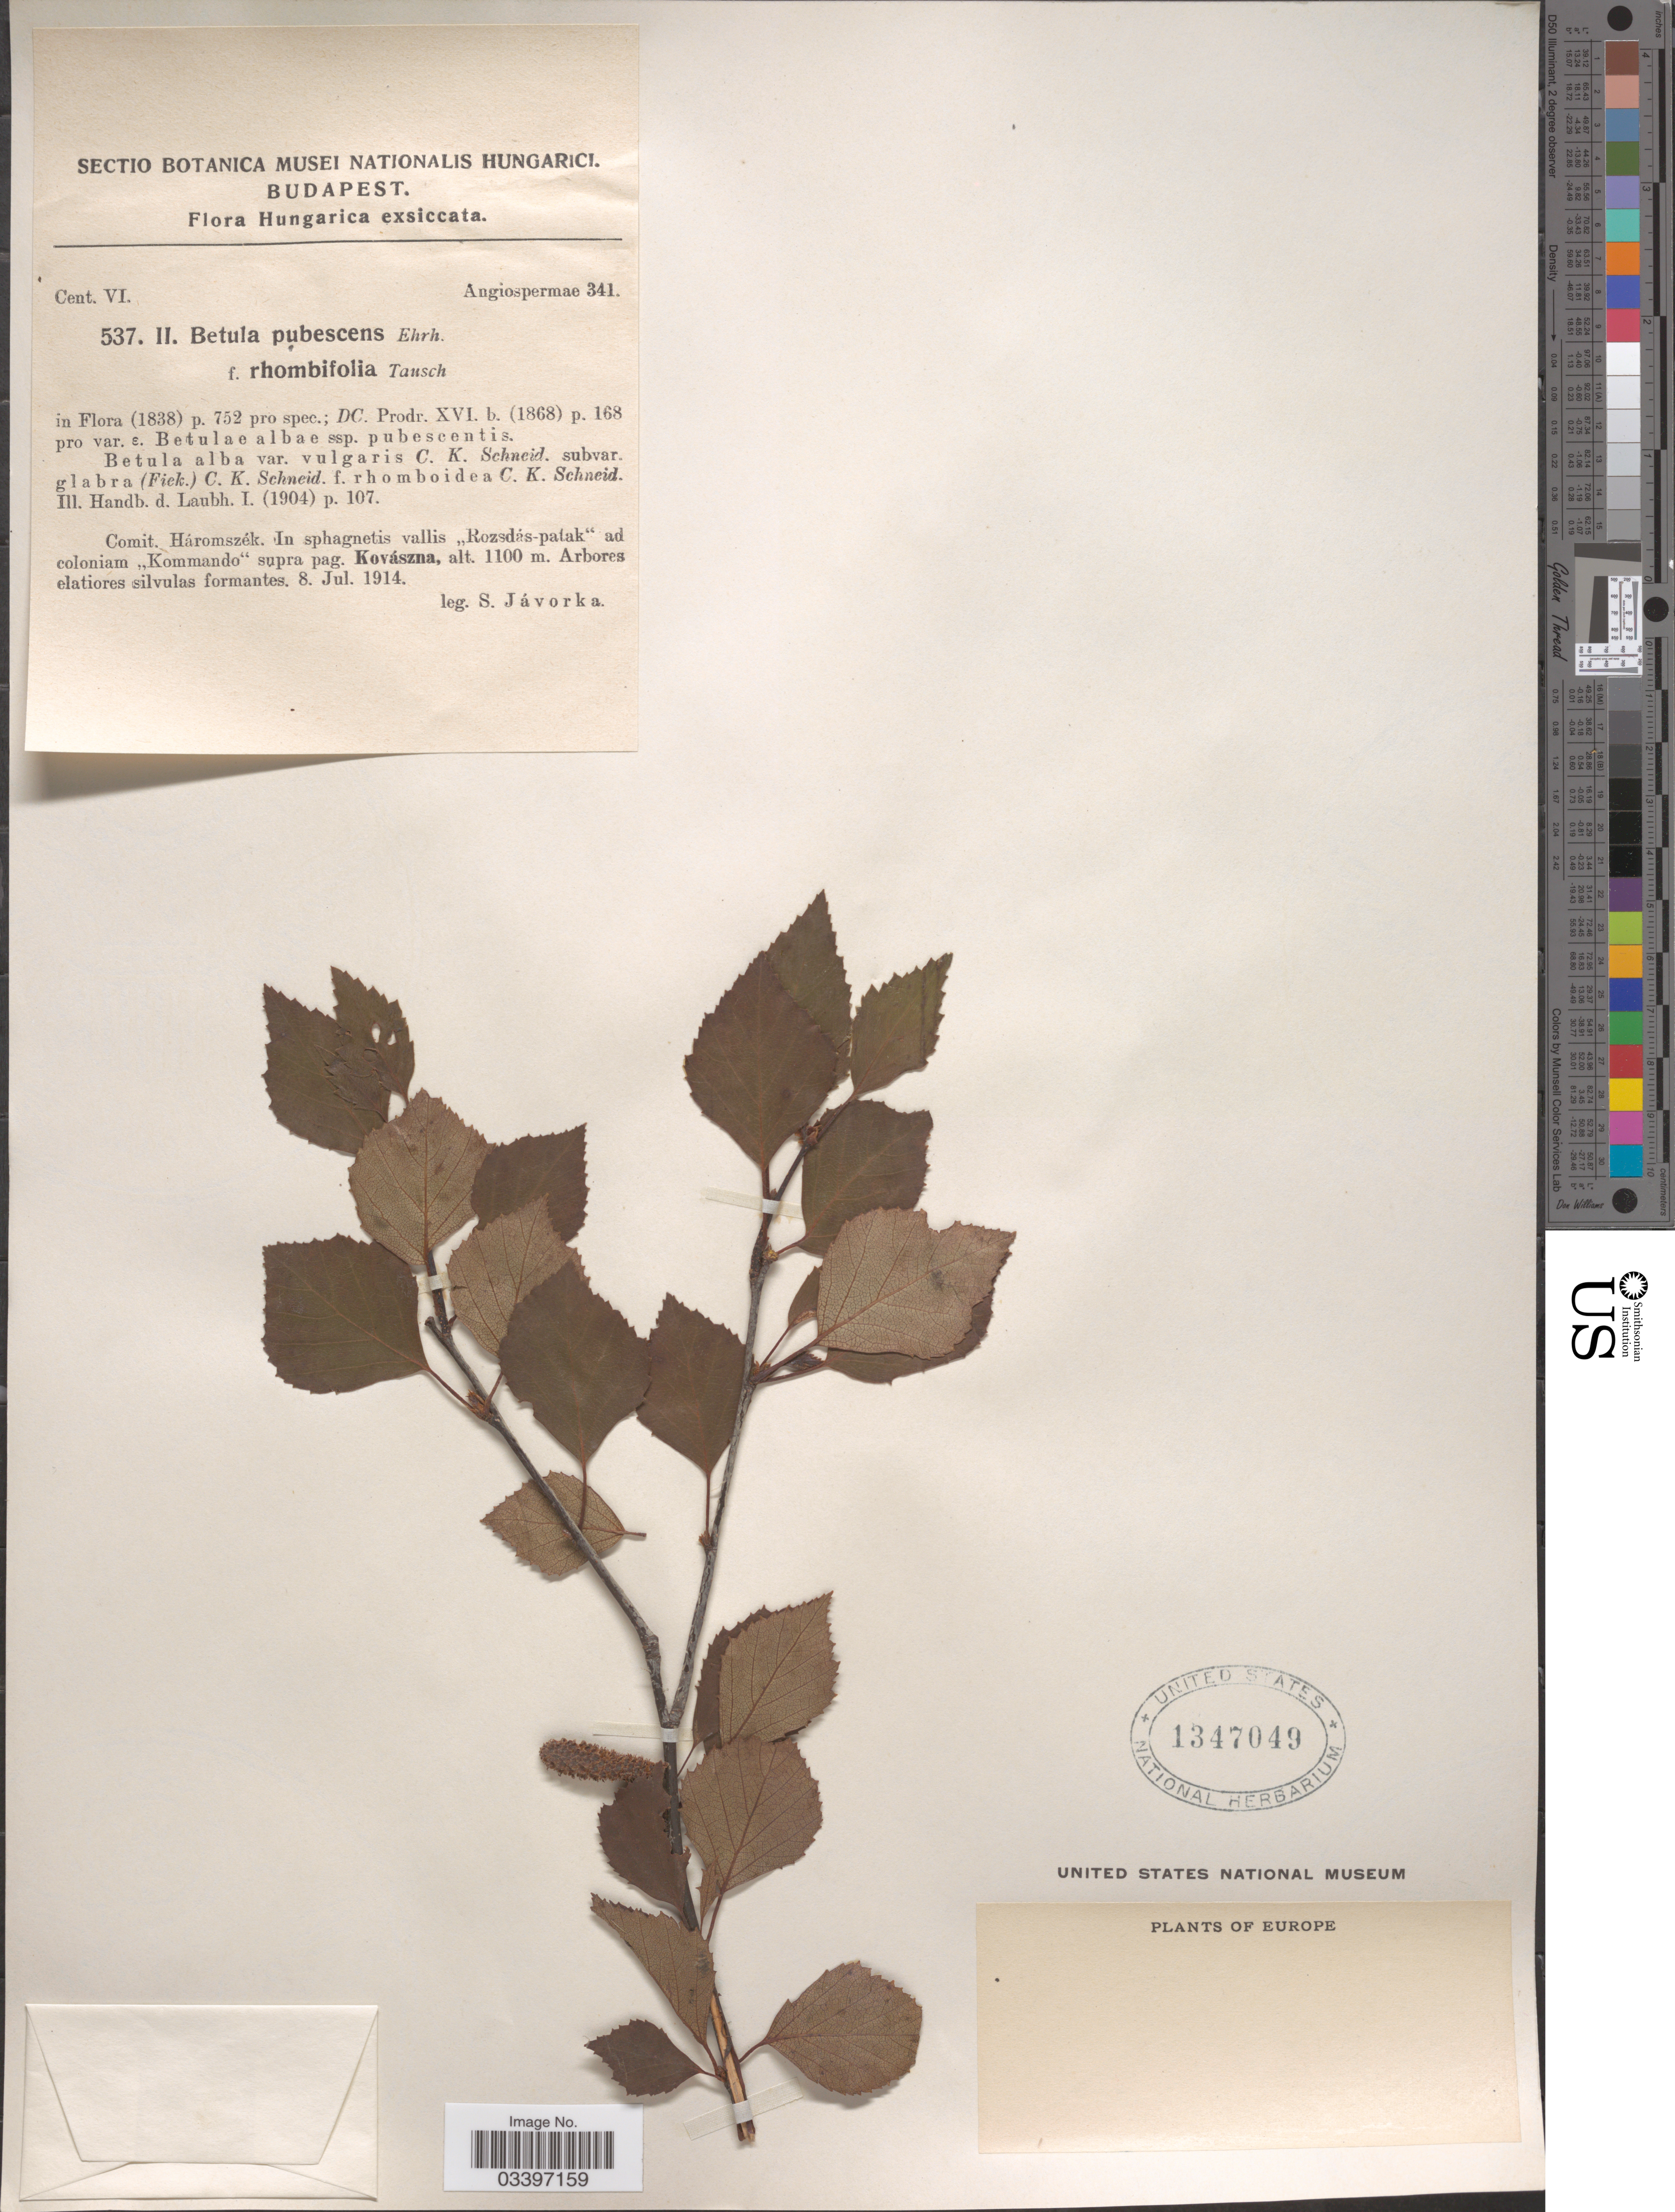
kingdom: Plantae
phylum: Tracheophyta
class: Magnoliopsida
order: Fagales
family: Betulaceae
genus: Betula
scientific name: Betula pubescens var. friesii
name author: (Larsson ex Hartm.) Nyman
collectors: S. Javorka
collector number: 537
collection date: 1914-07-08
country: Hungary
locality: Comit. Háromszék. In sphagnetis vallis "Roszás-patak" ad coloniam "Kommando" supra pag. Kovászna.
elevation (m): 1100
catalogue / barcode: US 1347049